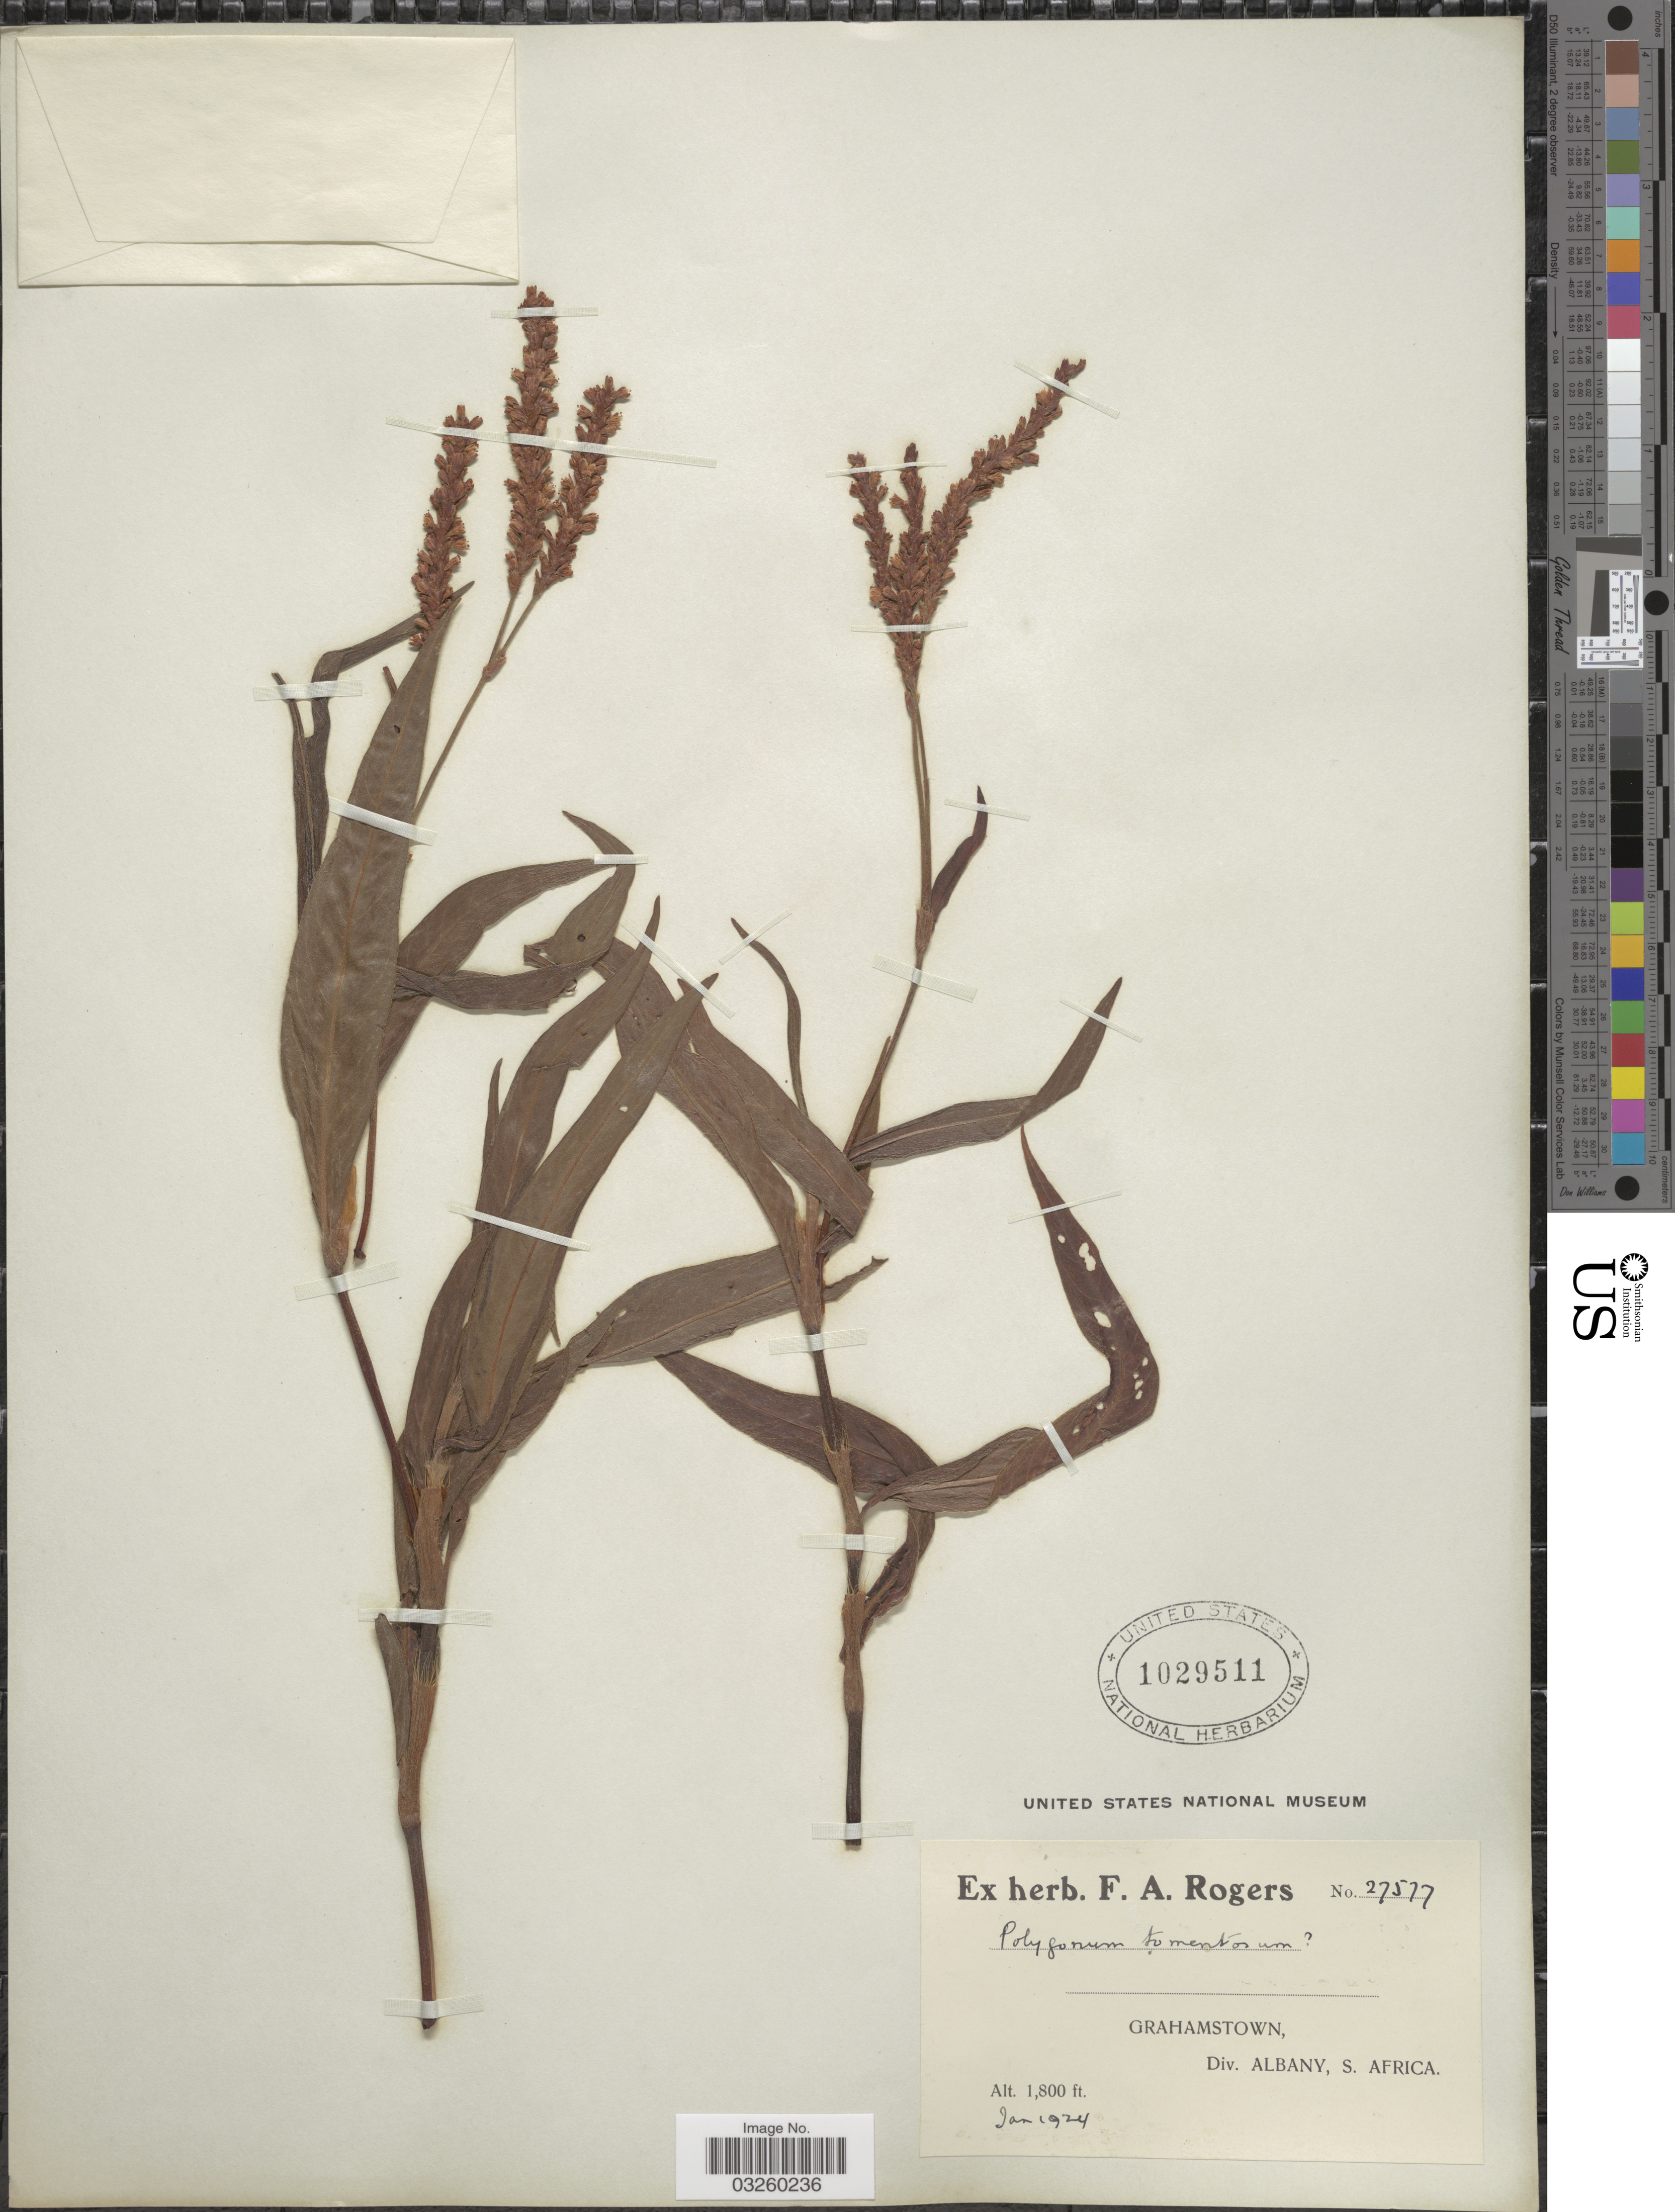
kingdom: Plantae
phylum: Tracheophyta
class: Magnoliopsida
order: Caryophyllales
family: Polygonaceae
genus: Polygonum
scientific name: Polygonum tomentosum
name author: Willd.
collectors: ex herb. F. A. Rogers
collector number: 27577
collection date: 1924-01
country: South Africa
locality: Grahamstown, Div. Albany, S. Africa.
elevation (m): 549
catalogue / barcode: US 1029511